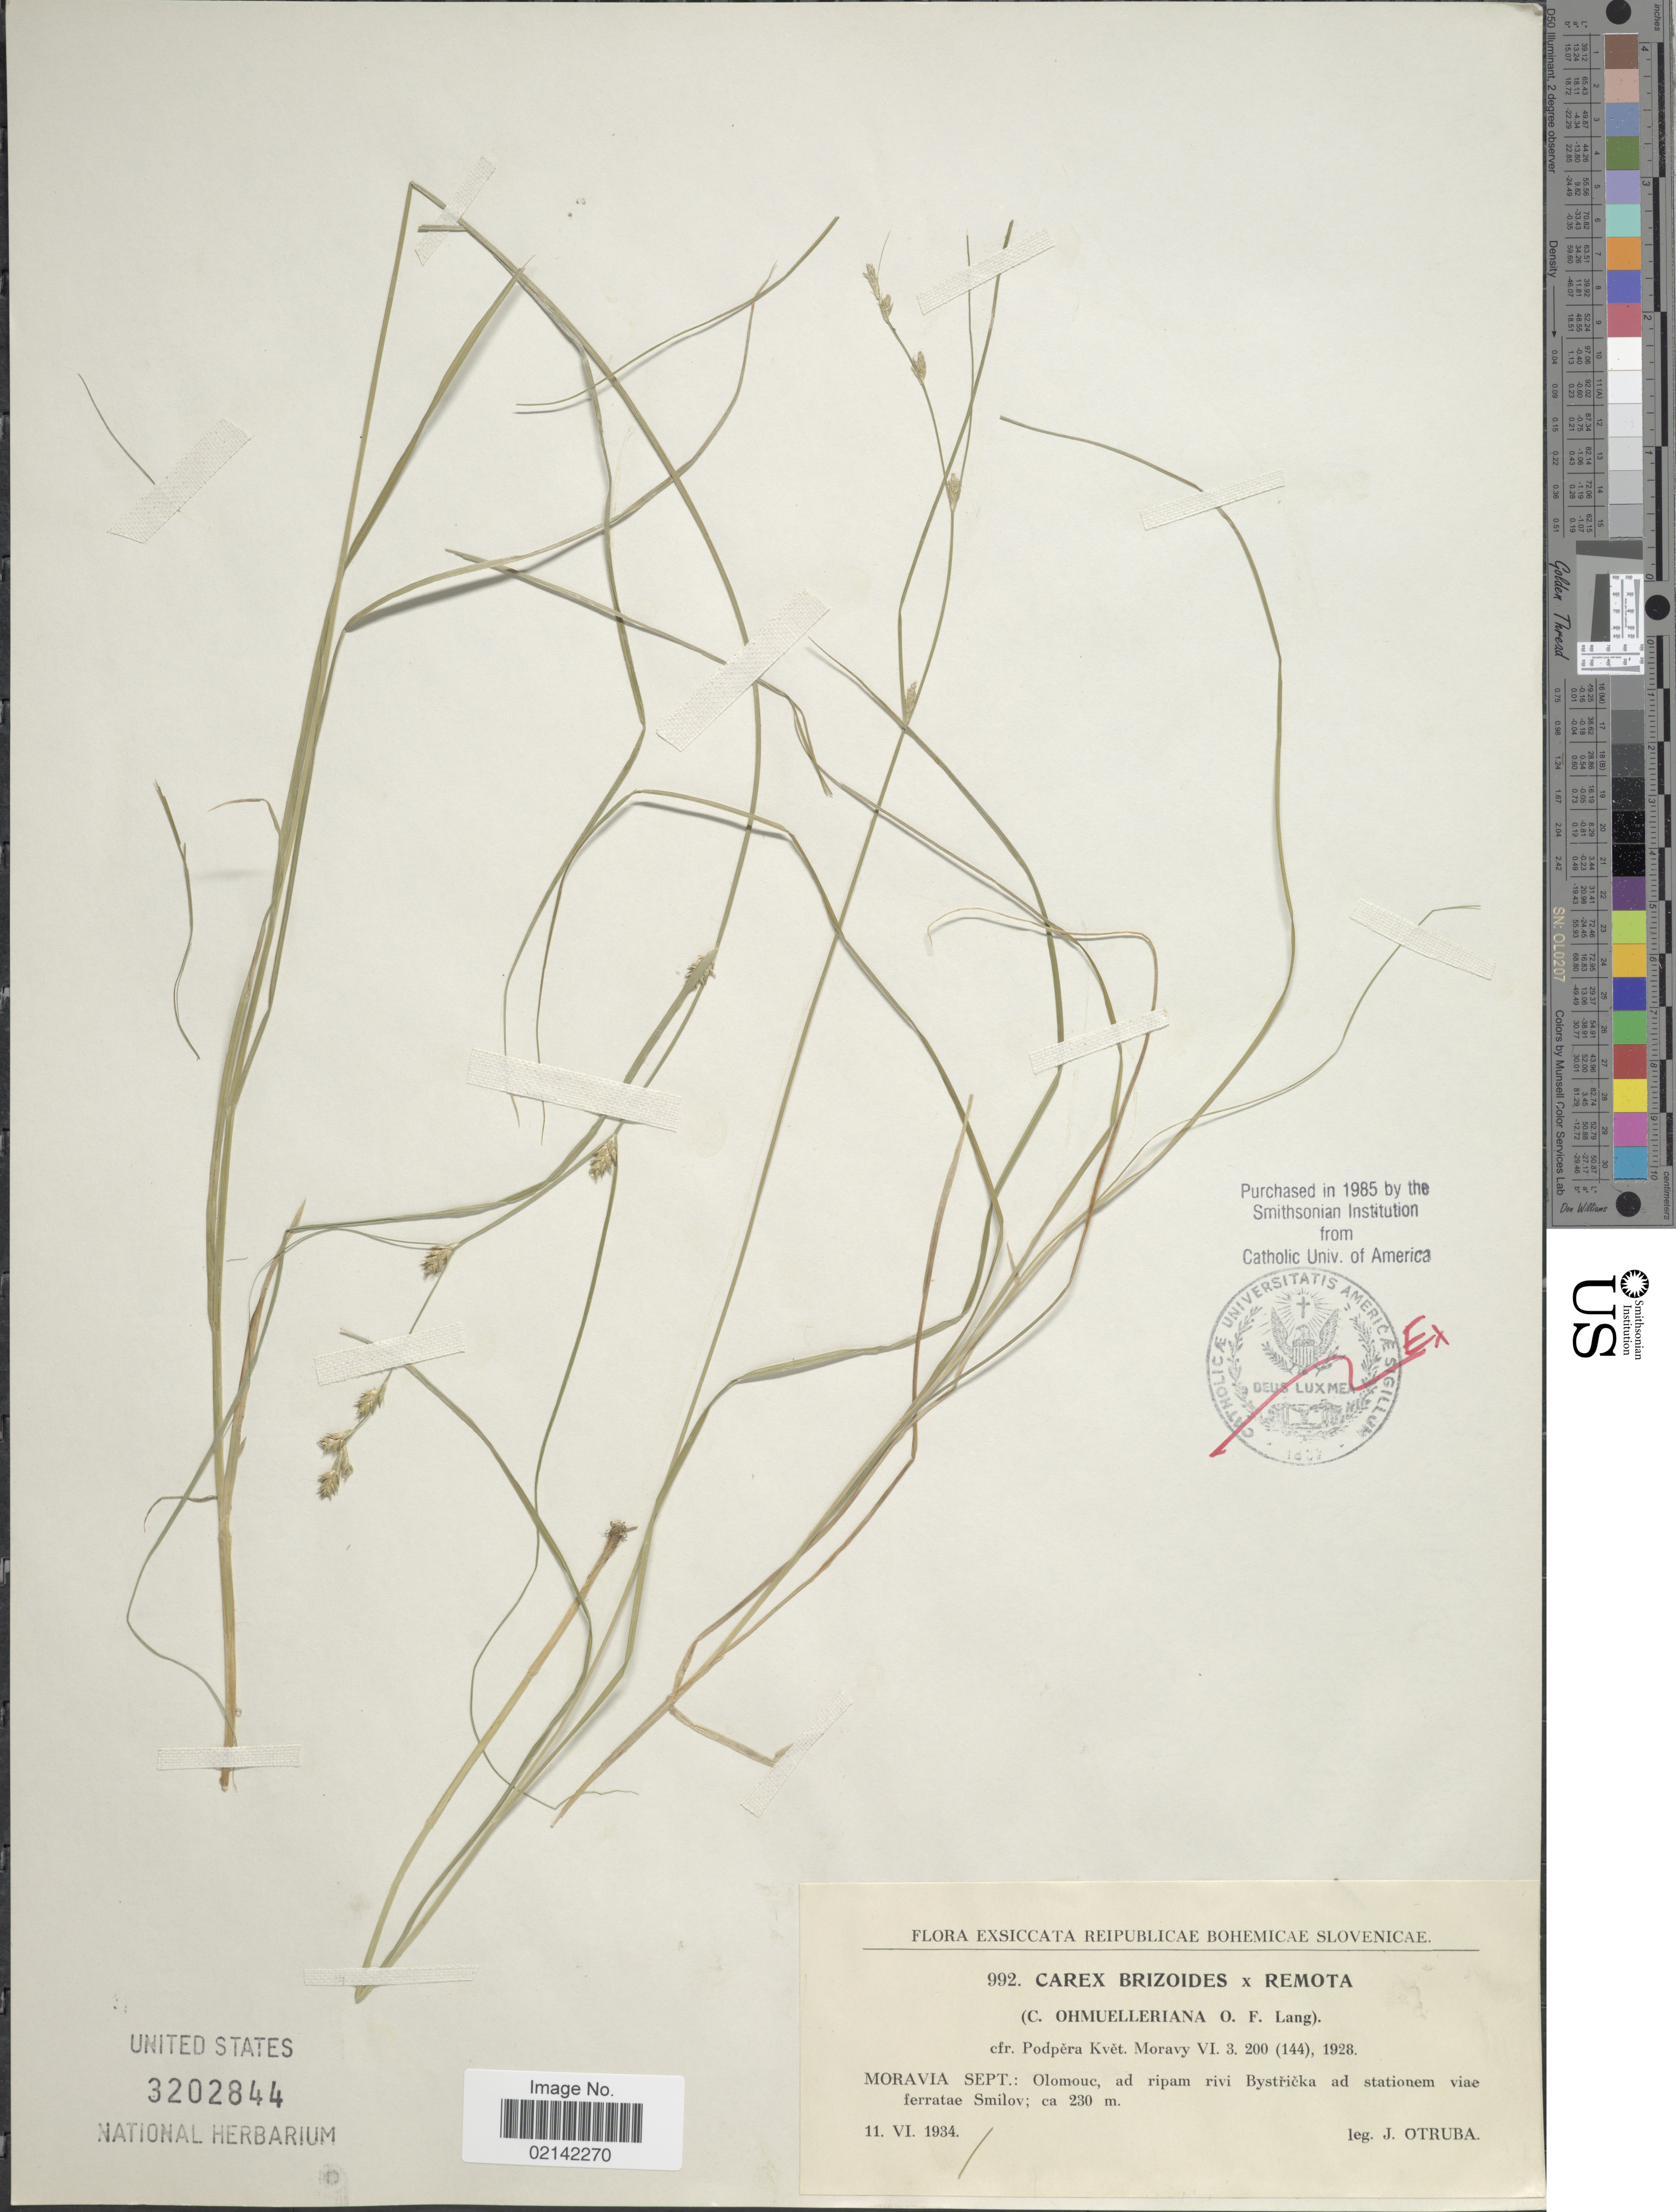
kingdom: Plantae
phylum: Tracheophyta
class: Liliopsida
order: Poales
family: Cyperaceae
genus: Carex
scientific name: Carex brizoides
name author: L.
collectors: J. Otruba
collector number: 992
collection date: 1934-06-11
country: Czechia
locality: Republicae Bohemicae Slovenicae. Moravia Sept.: Olomouc, ad ripam rivi Bystricka ad stationem viae ferratae Smilov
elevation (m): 230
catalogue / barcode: US 3202844